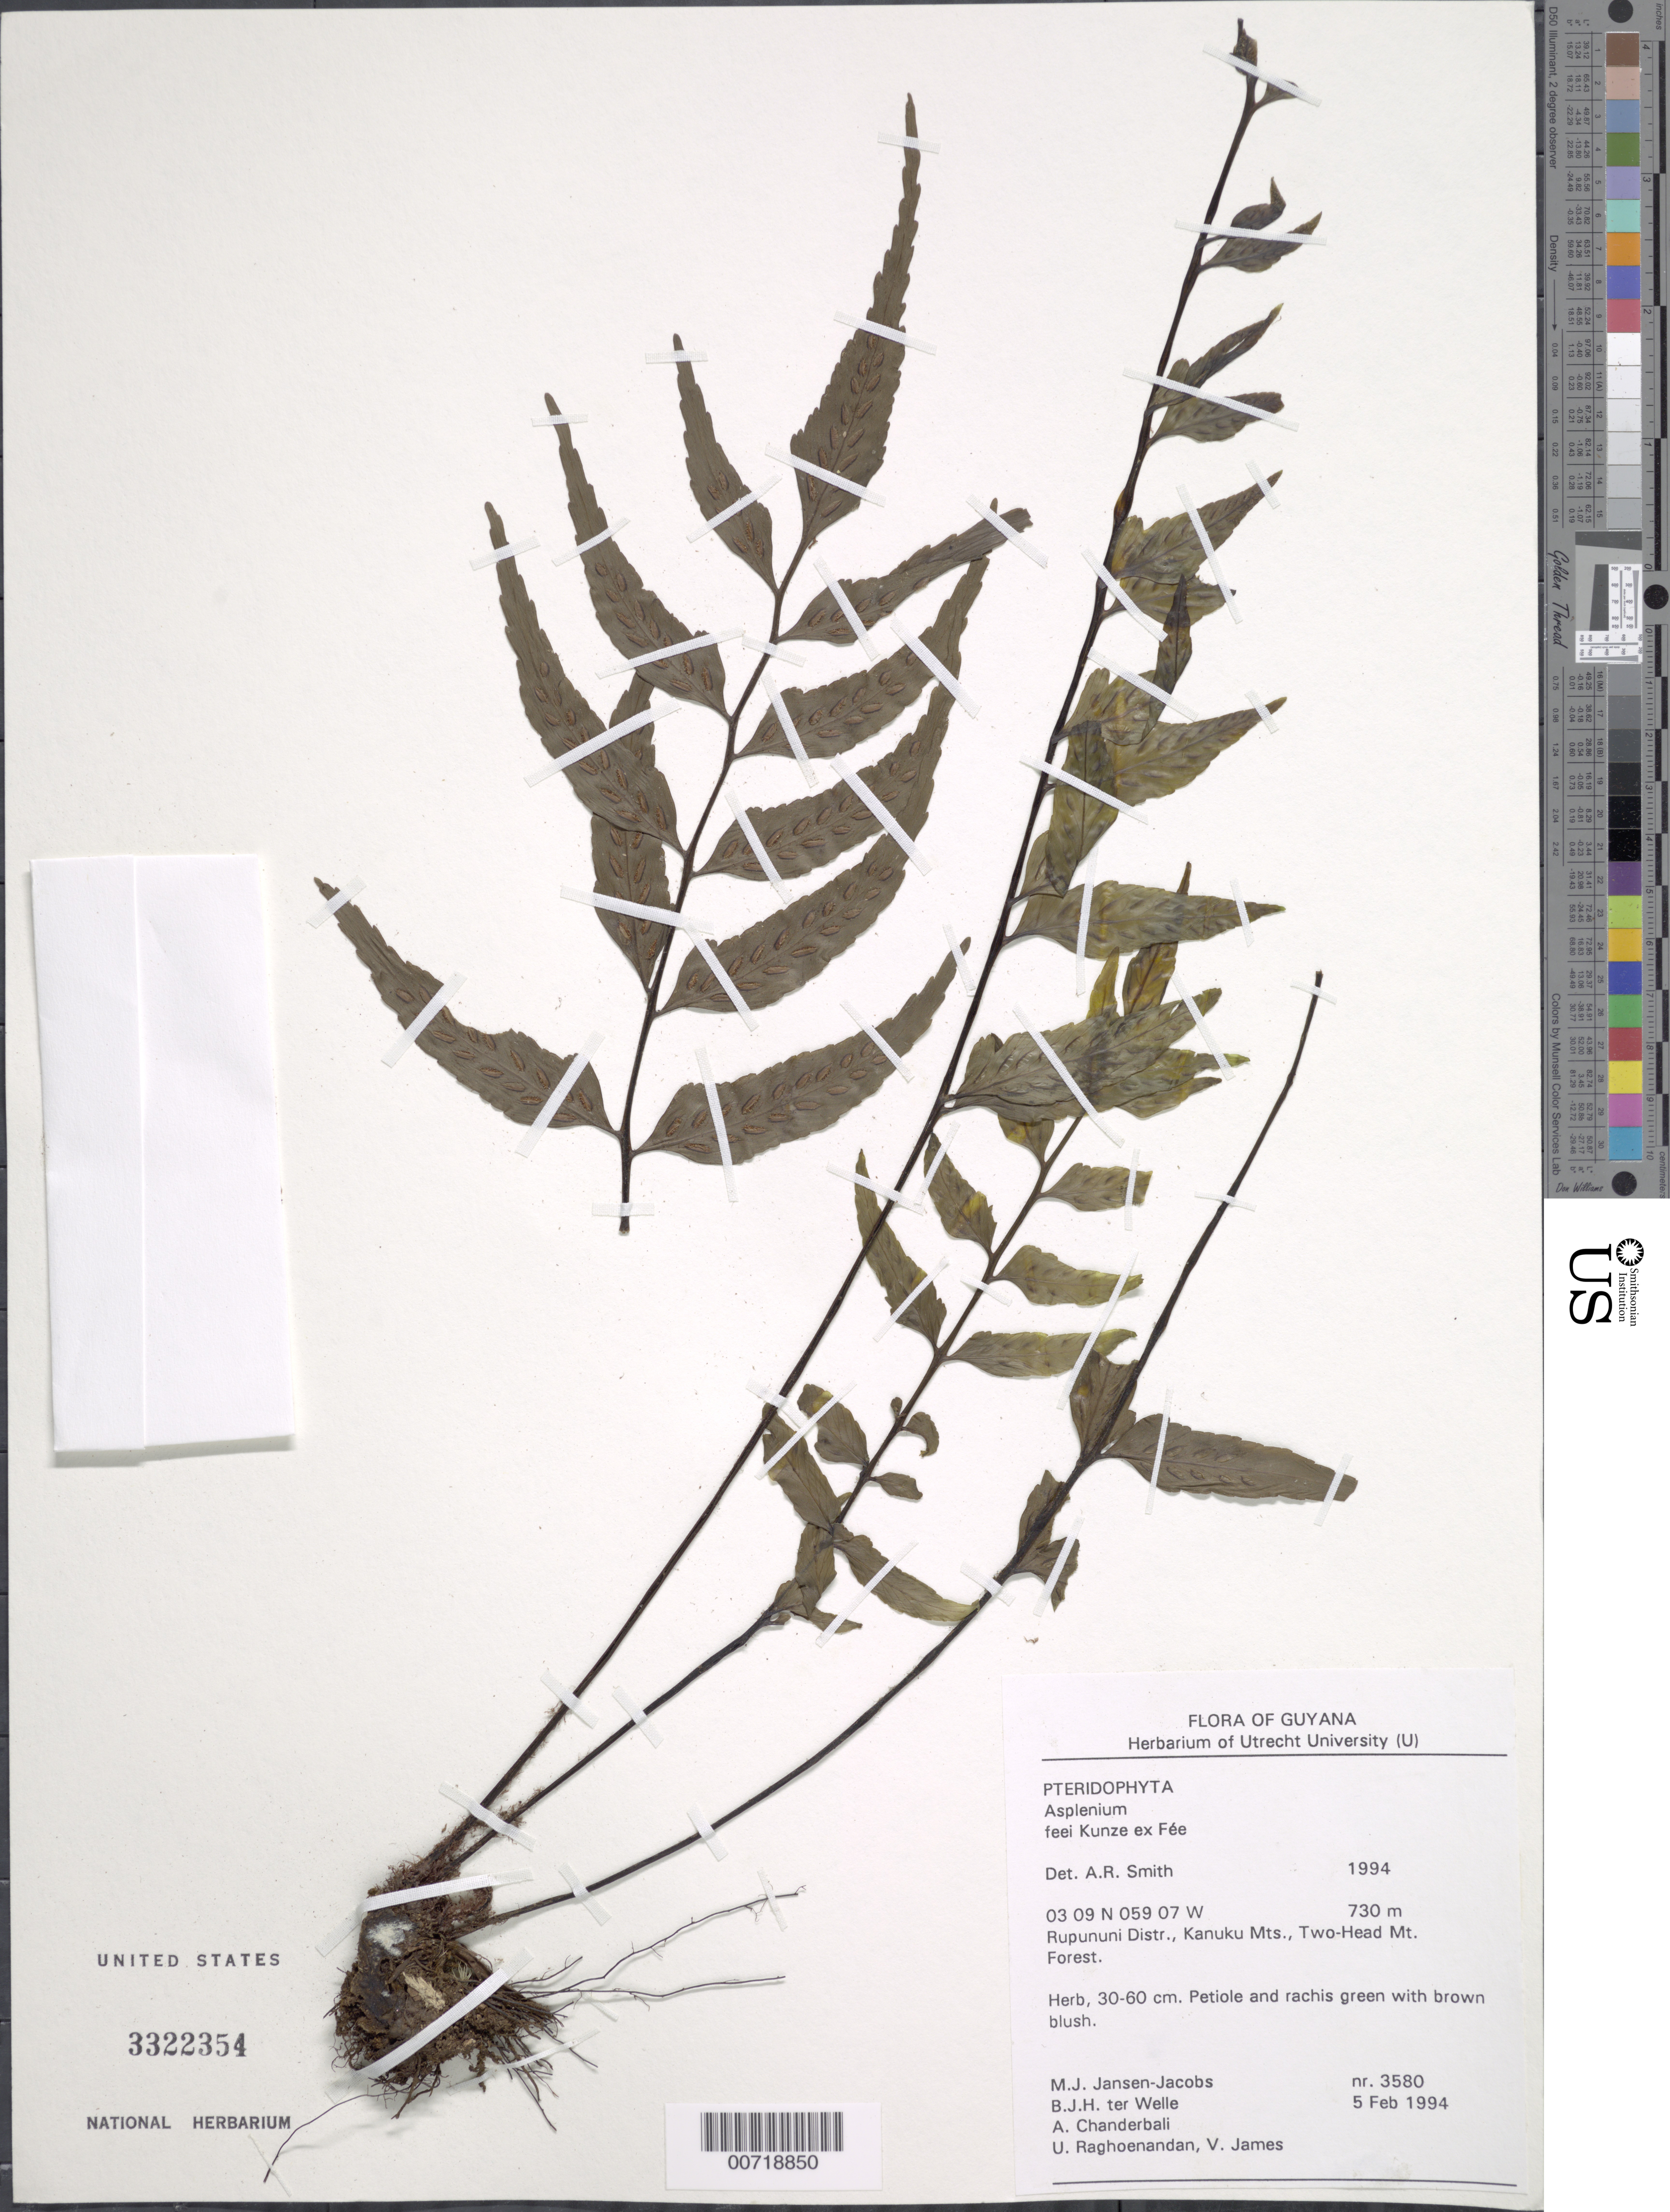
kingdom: Plantae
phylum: Tracheophyta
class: Polypodiopsida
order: Polypodiales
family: Aspleniaceae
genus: Asplenium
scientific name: Asplenium feei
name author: Kunze ex Fée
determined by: Smith, Alan R., (UC)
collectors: M. J. Jansen-Jacobs, B. Welle, A. S. Chanderbali, U. Raghoenandan & V. James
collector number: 3580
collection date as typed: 5-Feb-94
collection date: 1994-02-05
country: Guyana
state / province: U. Takutu-U. Essequibo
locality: Two-Head Mt., Kanuku Mts.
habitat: Forest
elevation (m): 730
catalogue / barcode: US 3322354